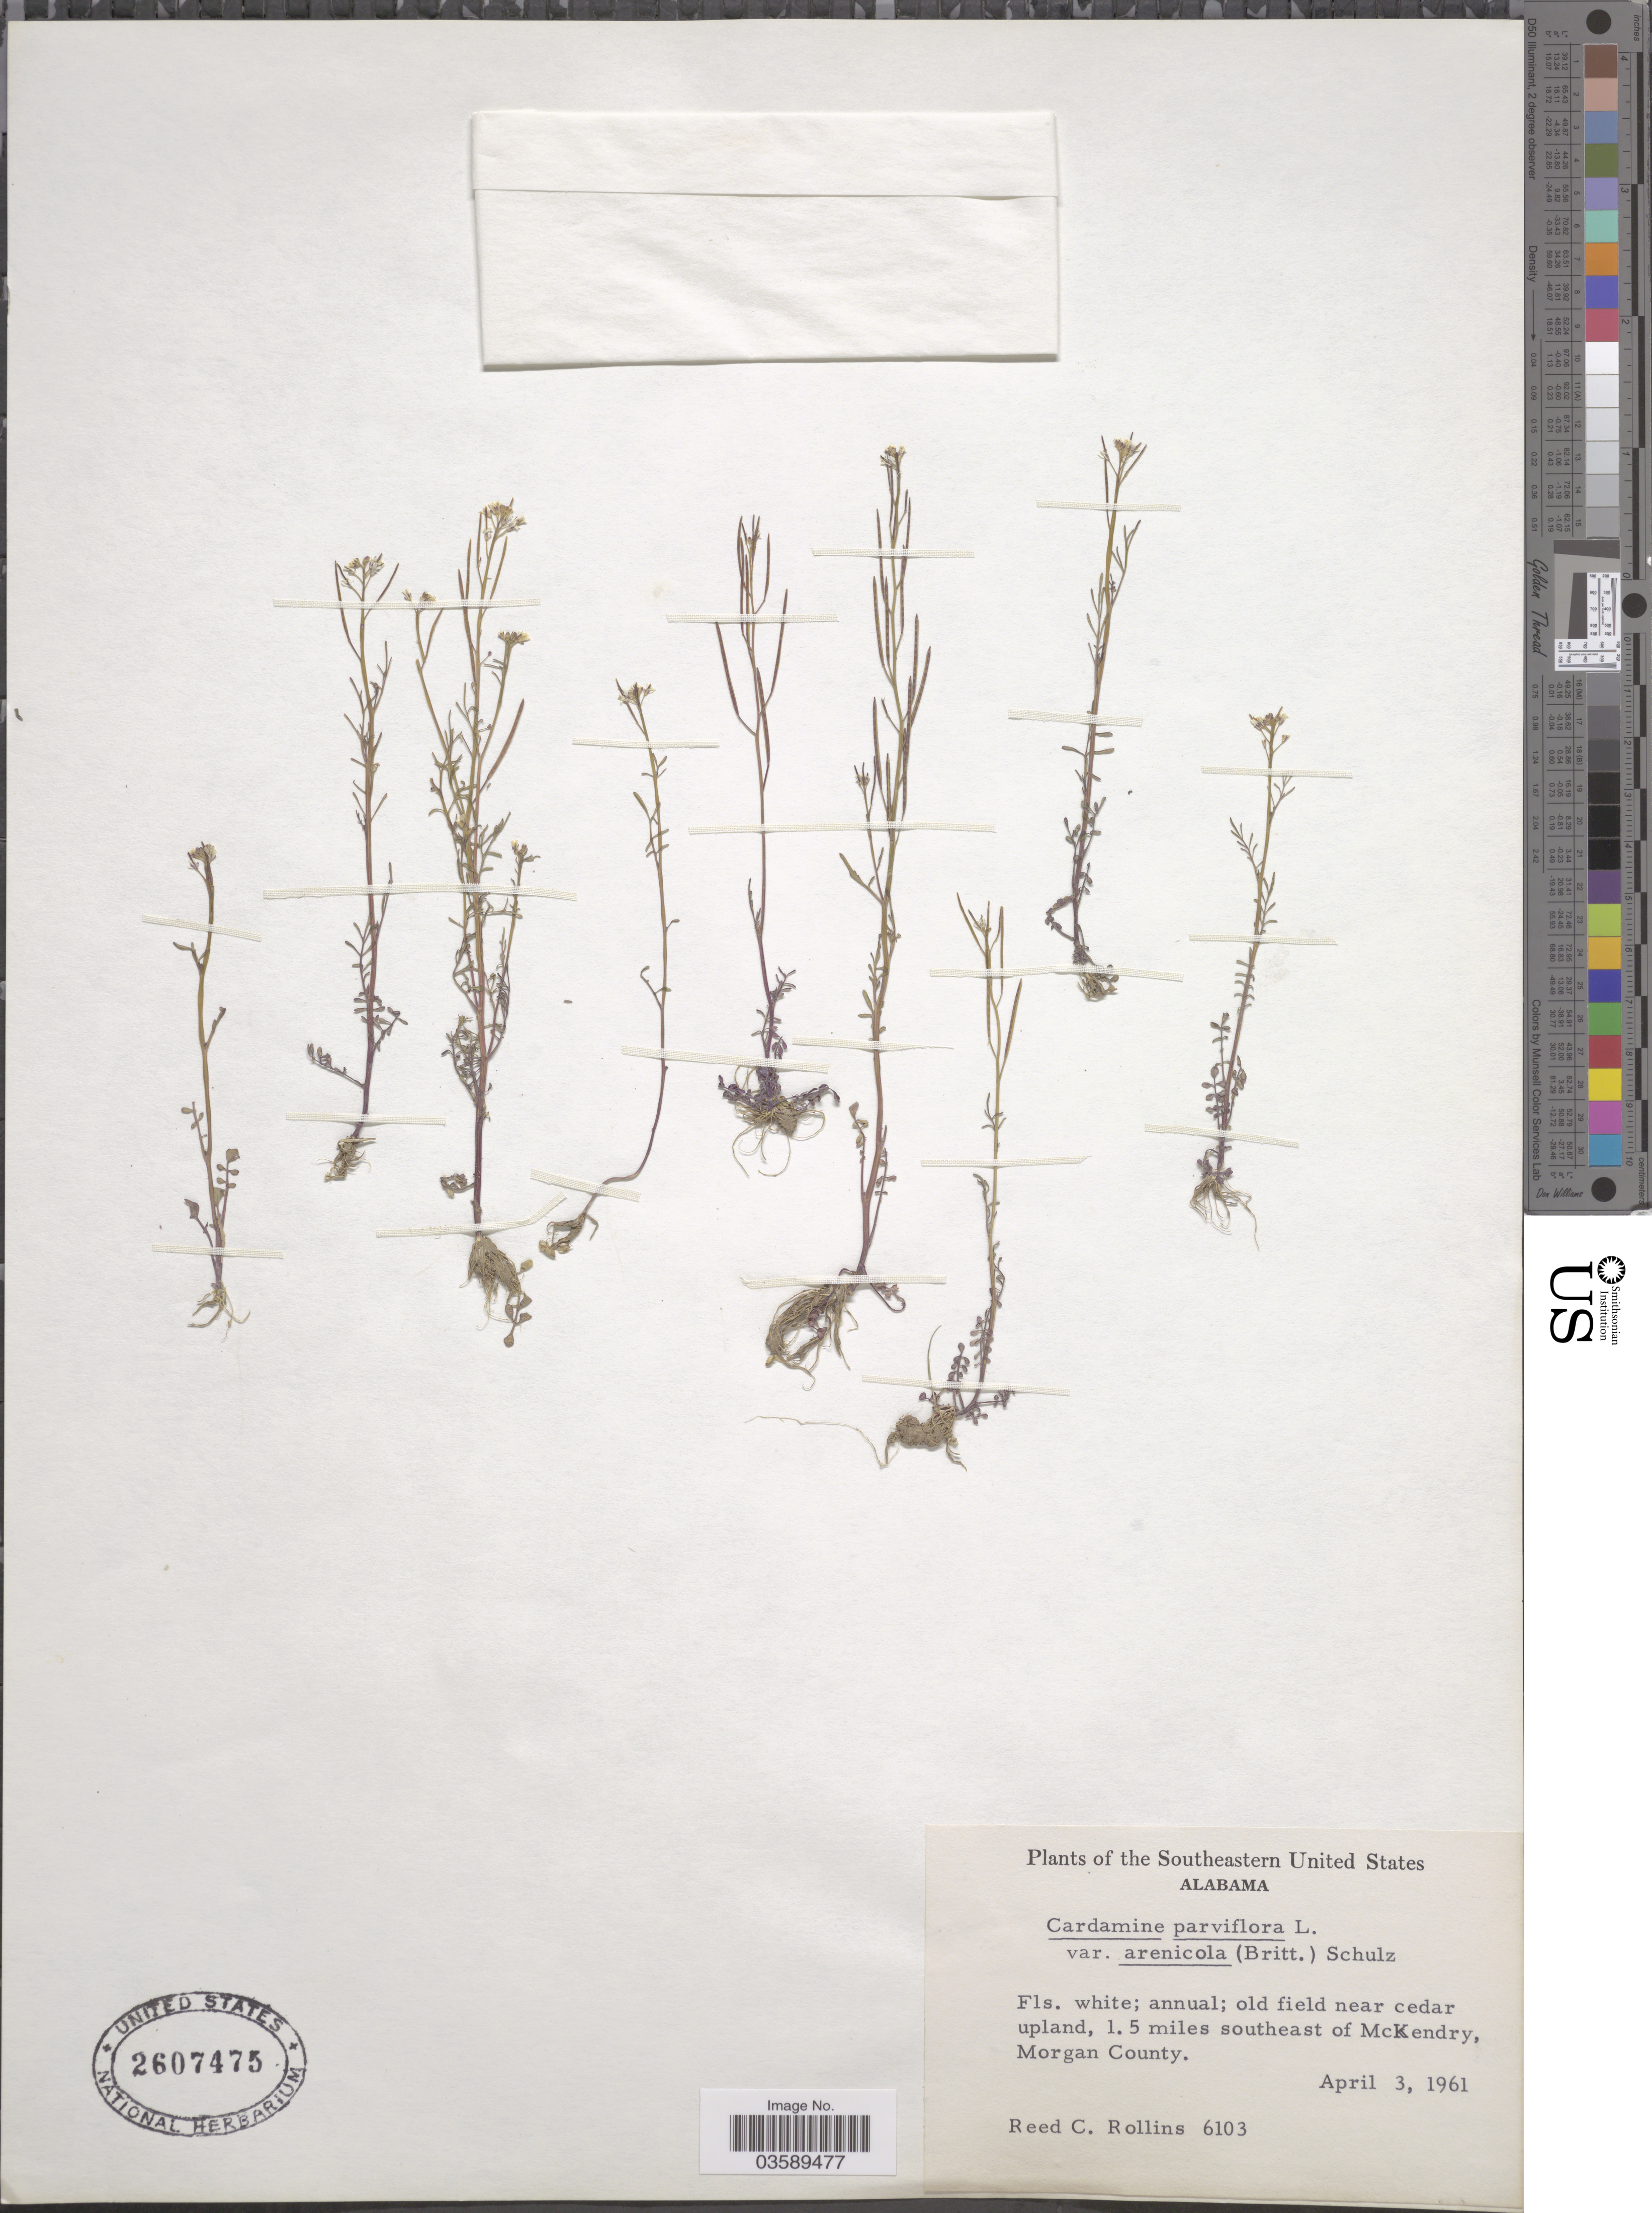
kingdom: Plantae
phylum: Tracheophyta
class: Magnoliopsida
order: Brassicales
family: Brassicaceae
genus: Cardamine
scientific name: Cardamine parviflora var. arenicola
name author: (Britton) O.E. Schulz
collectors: R. C. Rollins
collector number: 6103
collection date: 1961-04-03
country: United States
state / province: Alabama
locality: Southeastern United States. Old field near cedar upland, 1.5 miles southeast of McKendry, Morgan County.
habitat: old field near cedar upland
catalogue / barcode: US 2607475